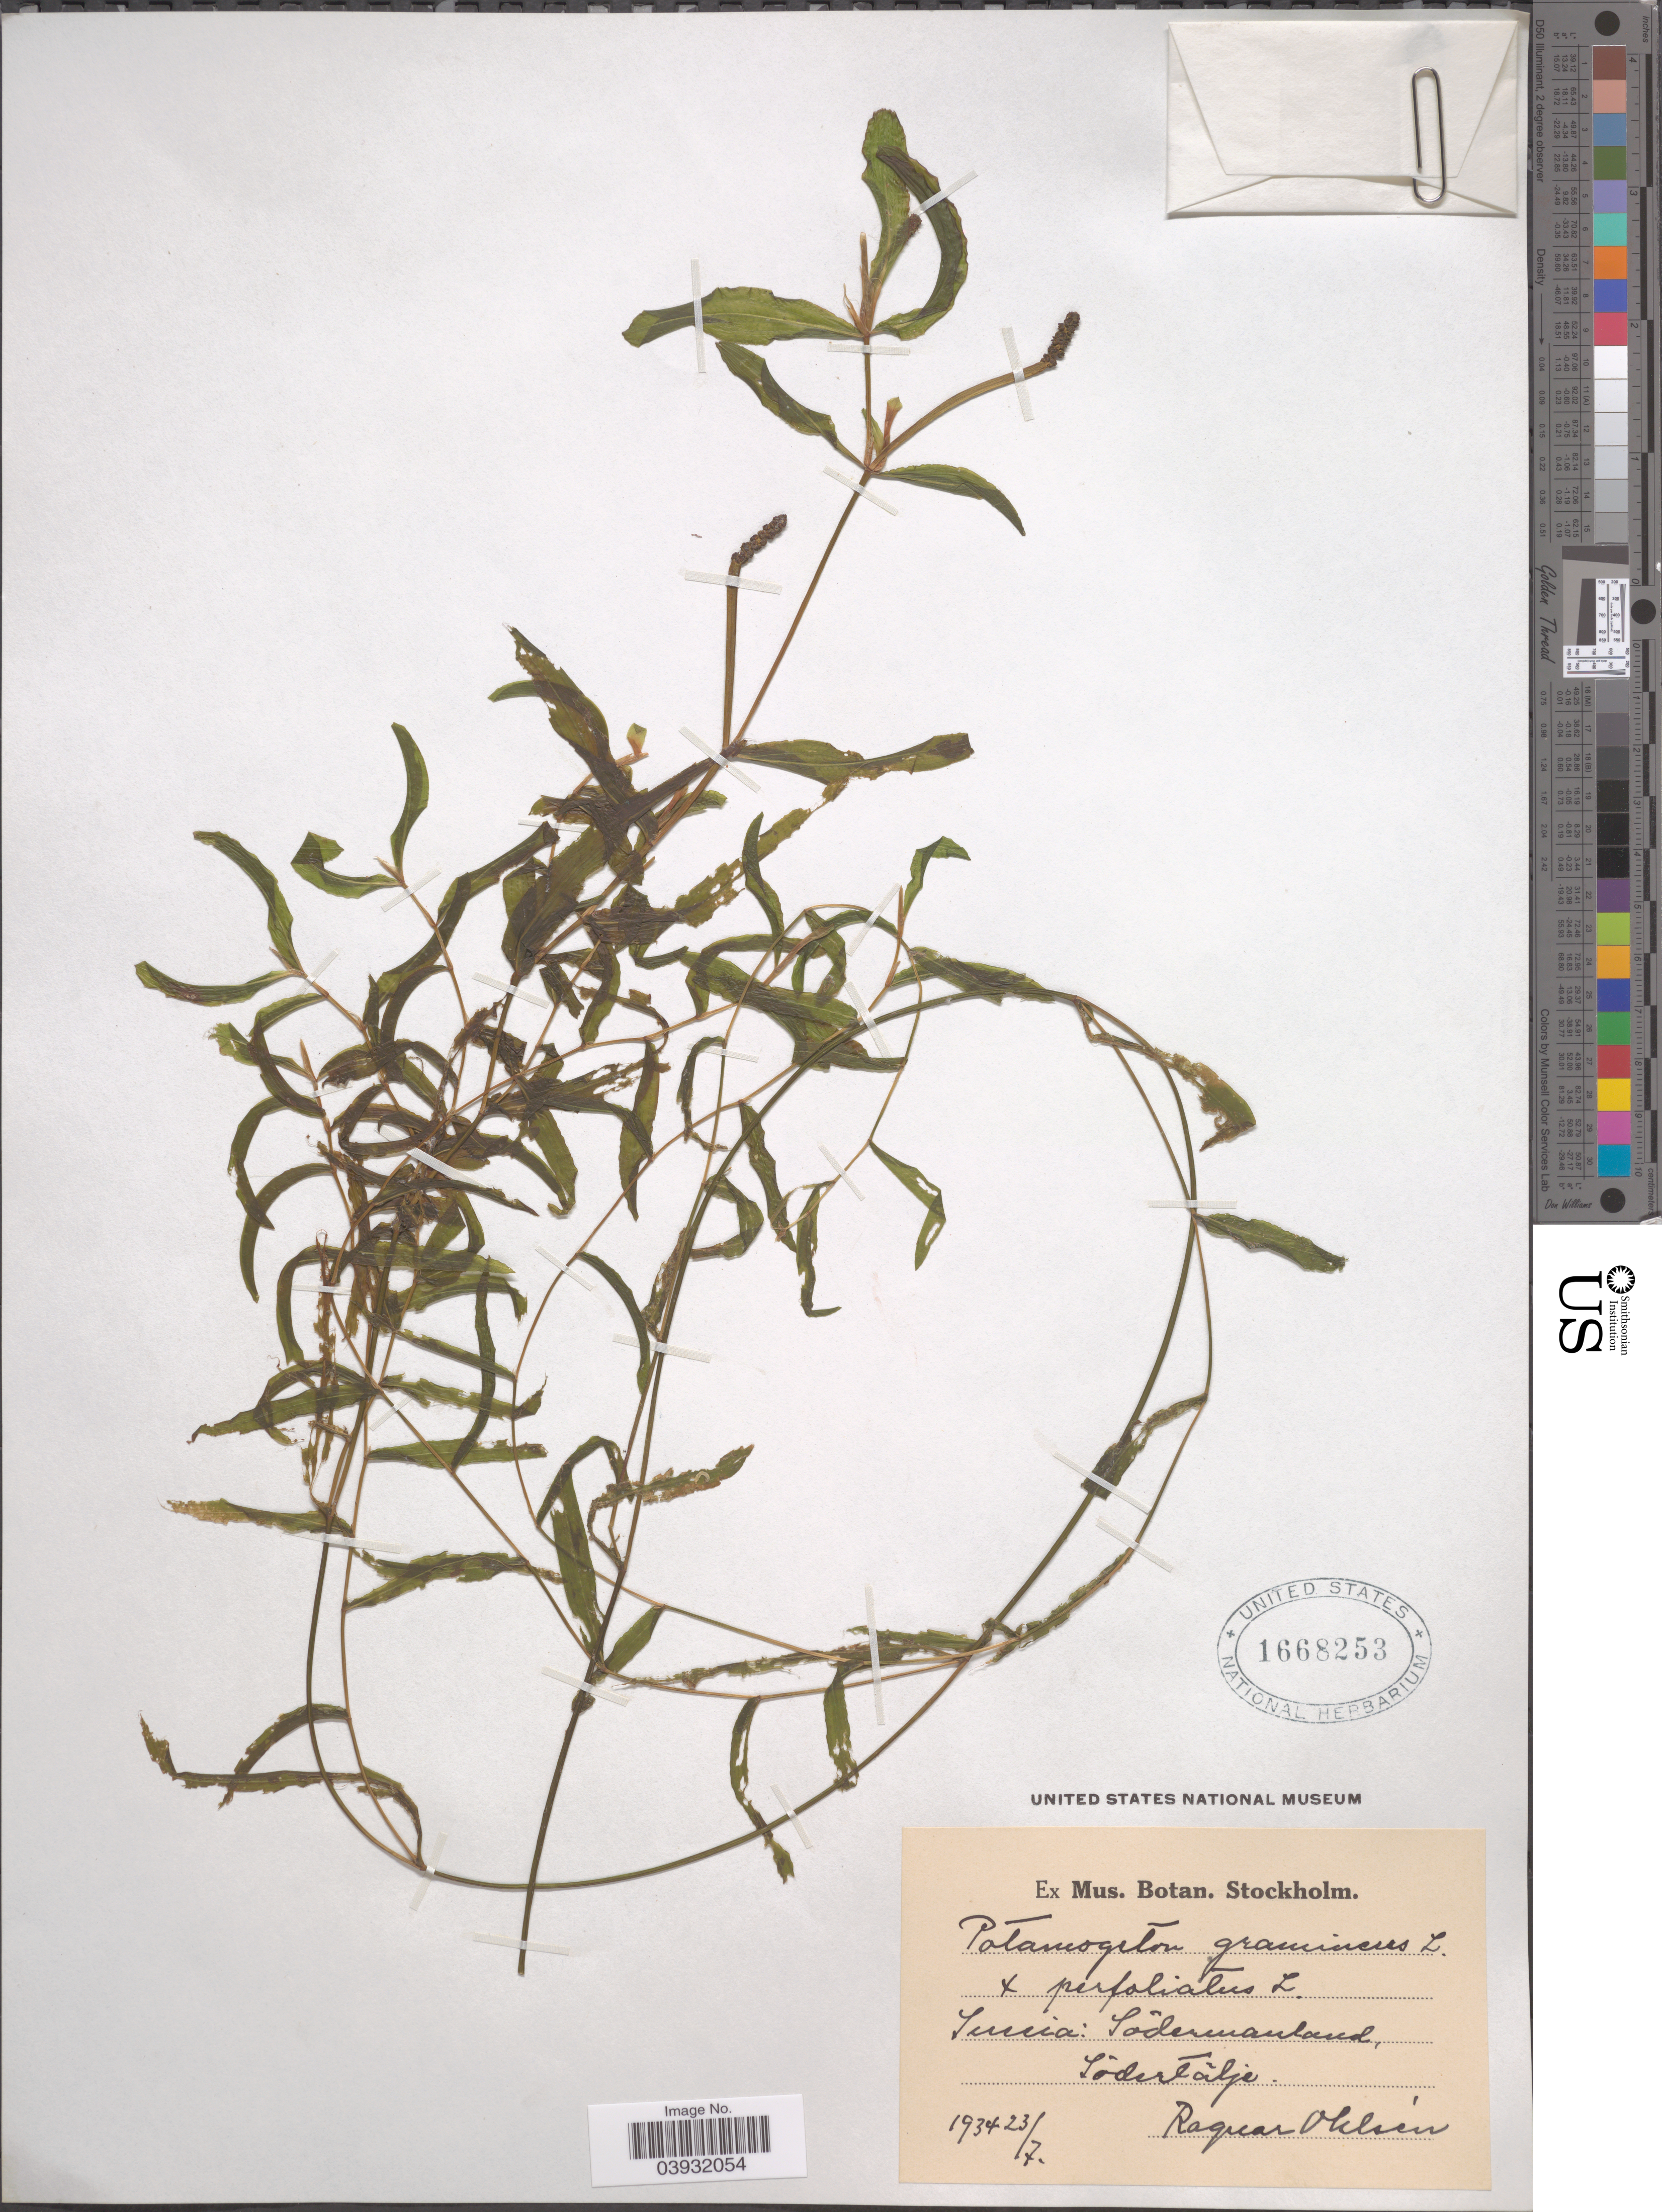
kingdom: Plantae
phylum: Tracheophyta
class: Liliopsida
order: Alismatales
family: Potamogetonaceae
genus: Potamogeton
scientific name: Potamogeton gramineus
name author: L.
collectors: R. Okhin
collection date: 1934-07-23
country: Sweden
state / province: Sodermanland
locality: Suecia: Sôdermanland, Sôdertälje.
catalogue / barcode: US 1668253